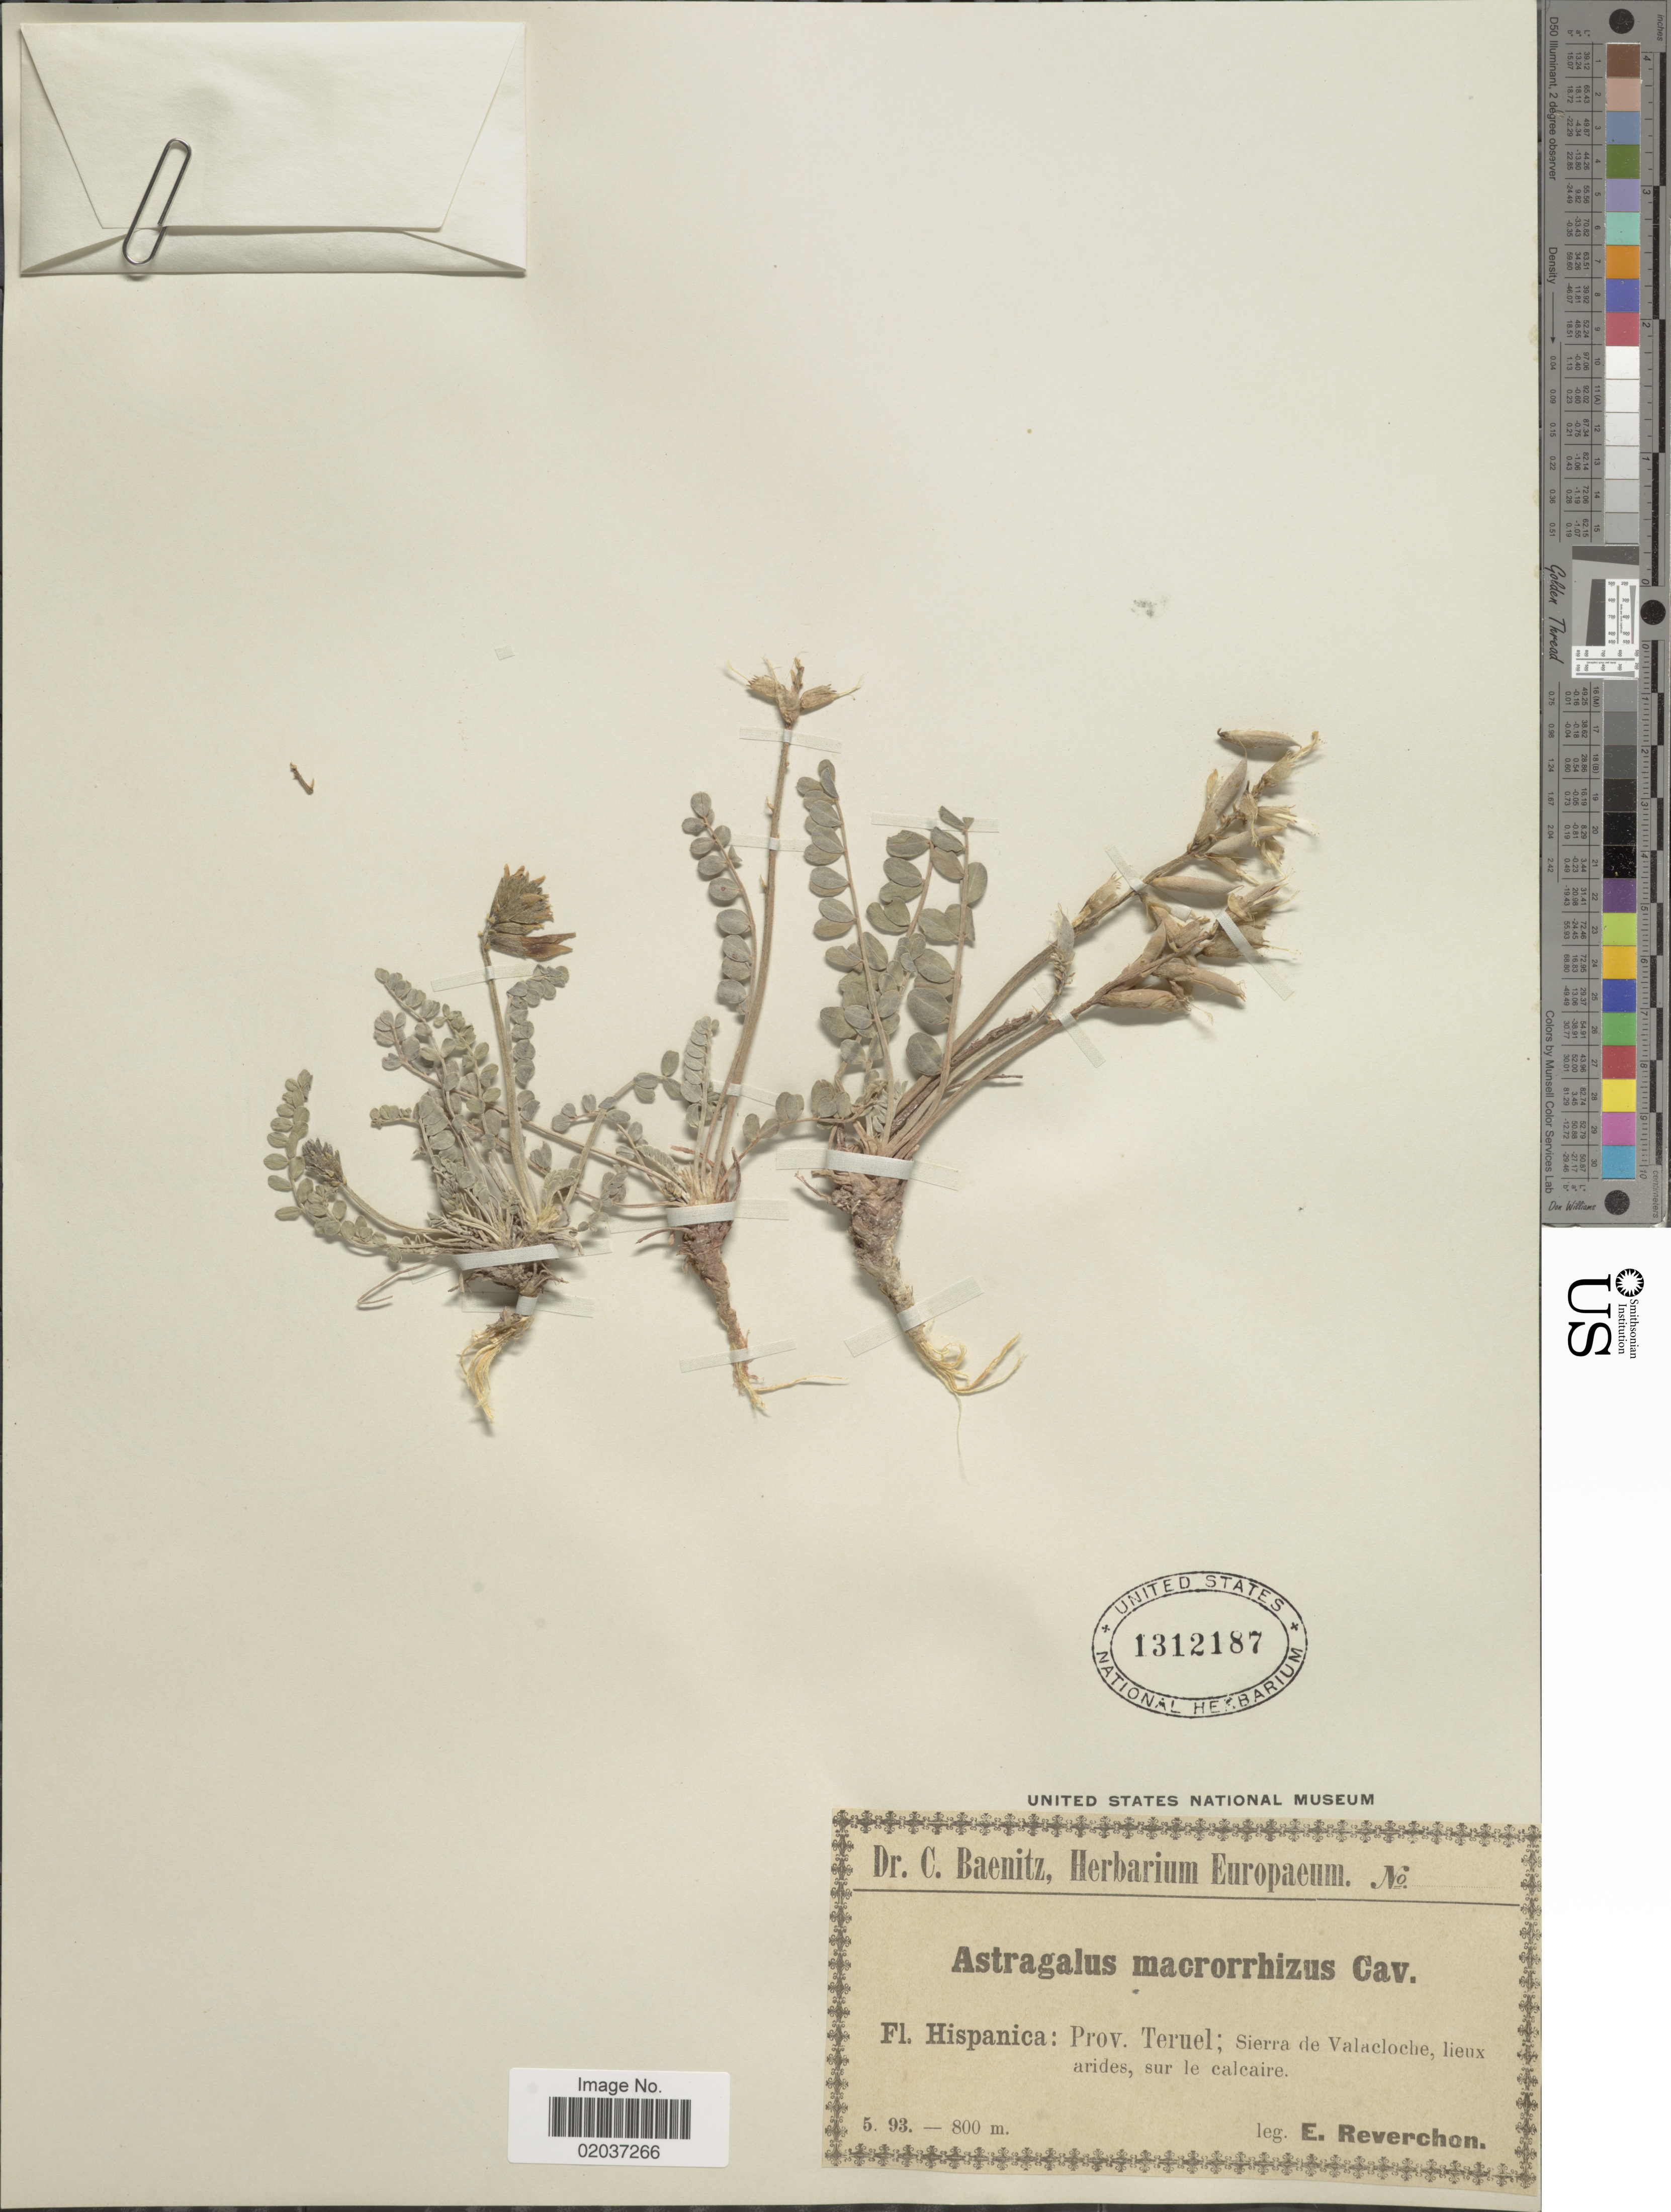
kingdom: Plantae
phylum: Tracheophyta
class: Magnoliopsida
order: Fabales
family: Fabaceae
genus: Astragalus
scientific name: Astragalus macrorrhizus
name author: Cav.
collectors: E. Reverchon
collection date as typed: Transcribed d/m/y: /5/93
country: Spain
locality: Fl. Hispanica: Prov. Tereul; Sierra de Valacloche, lieux arides, sur le calcaire.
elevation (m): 800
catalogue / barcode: US 1312187